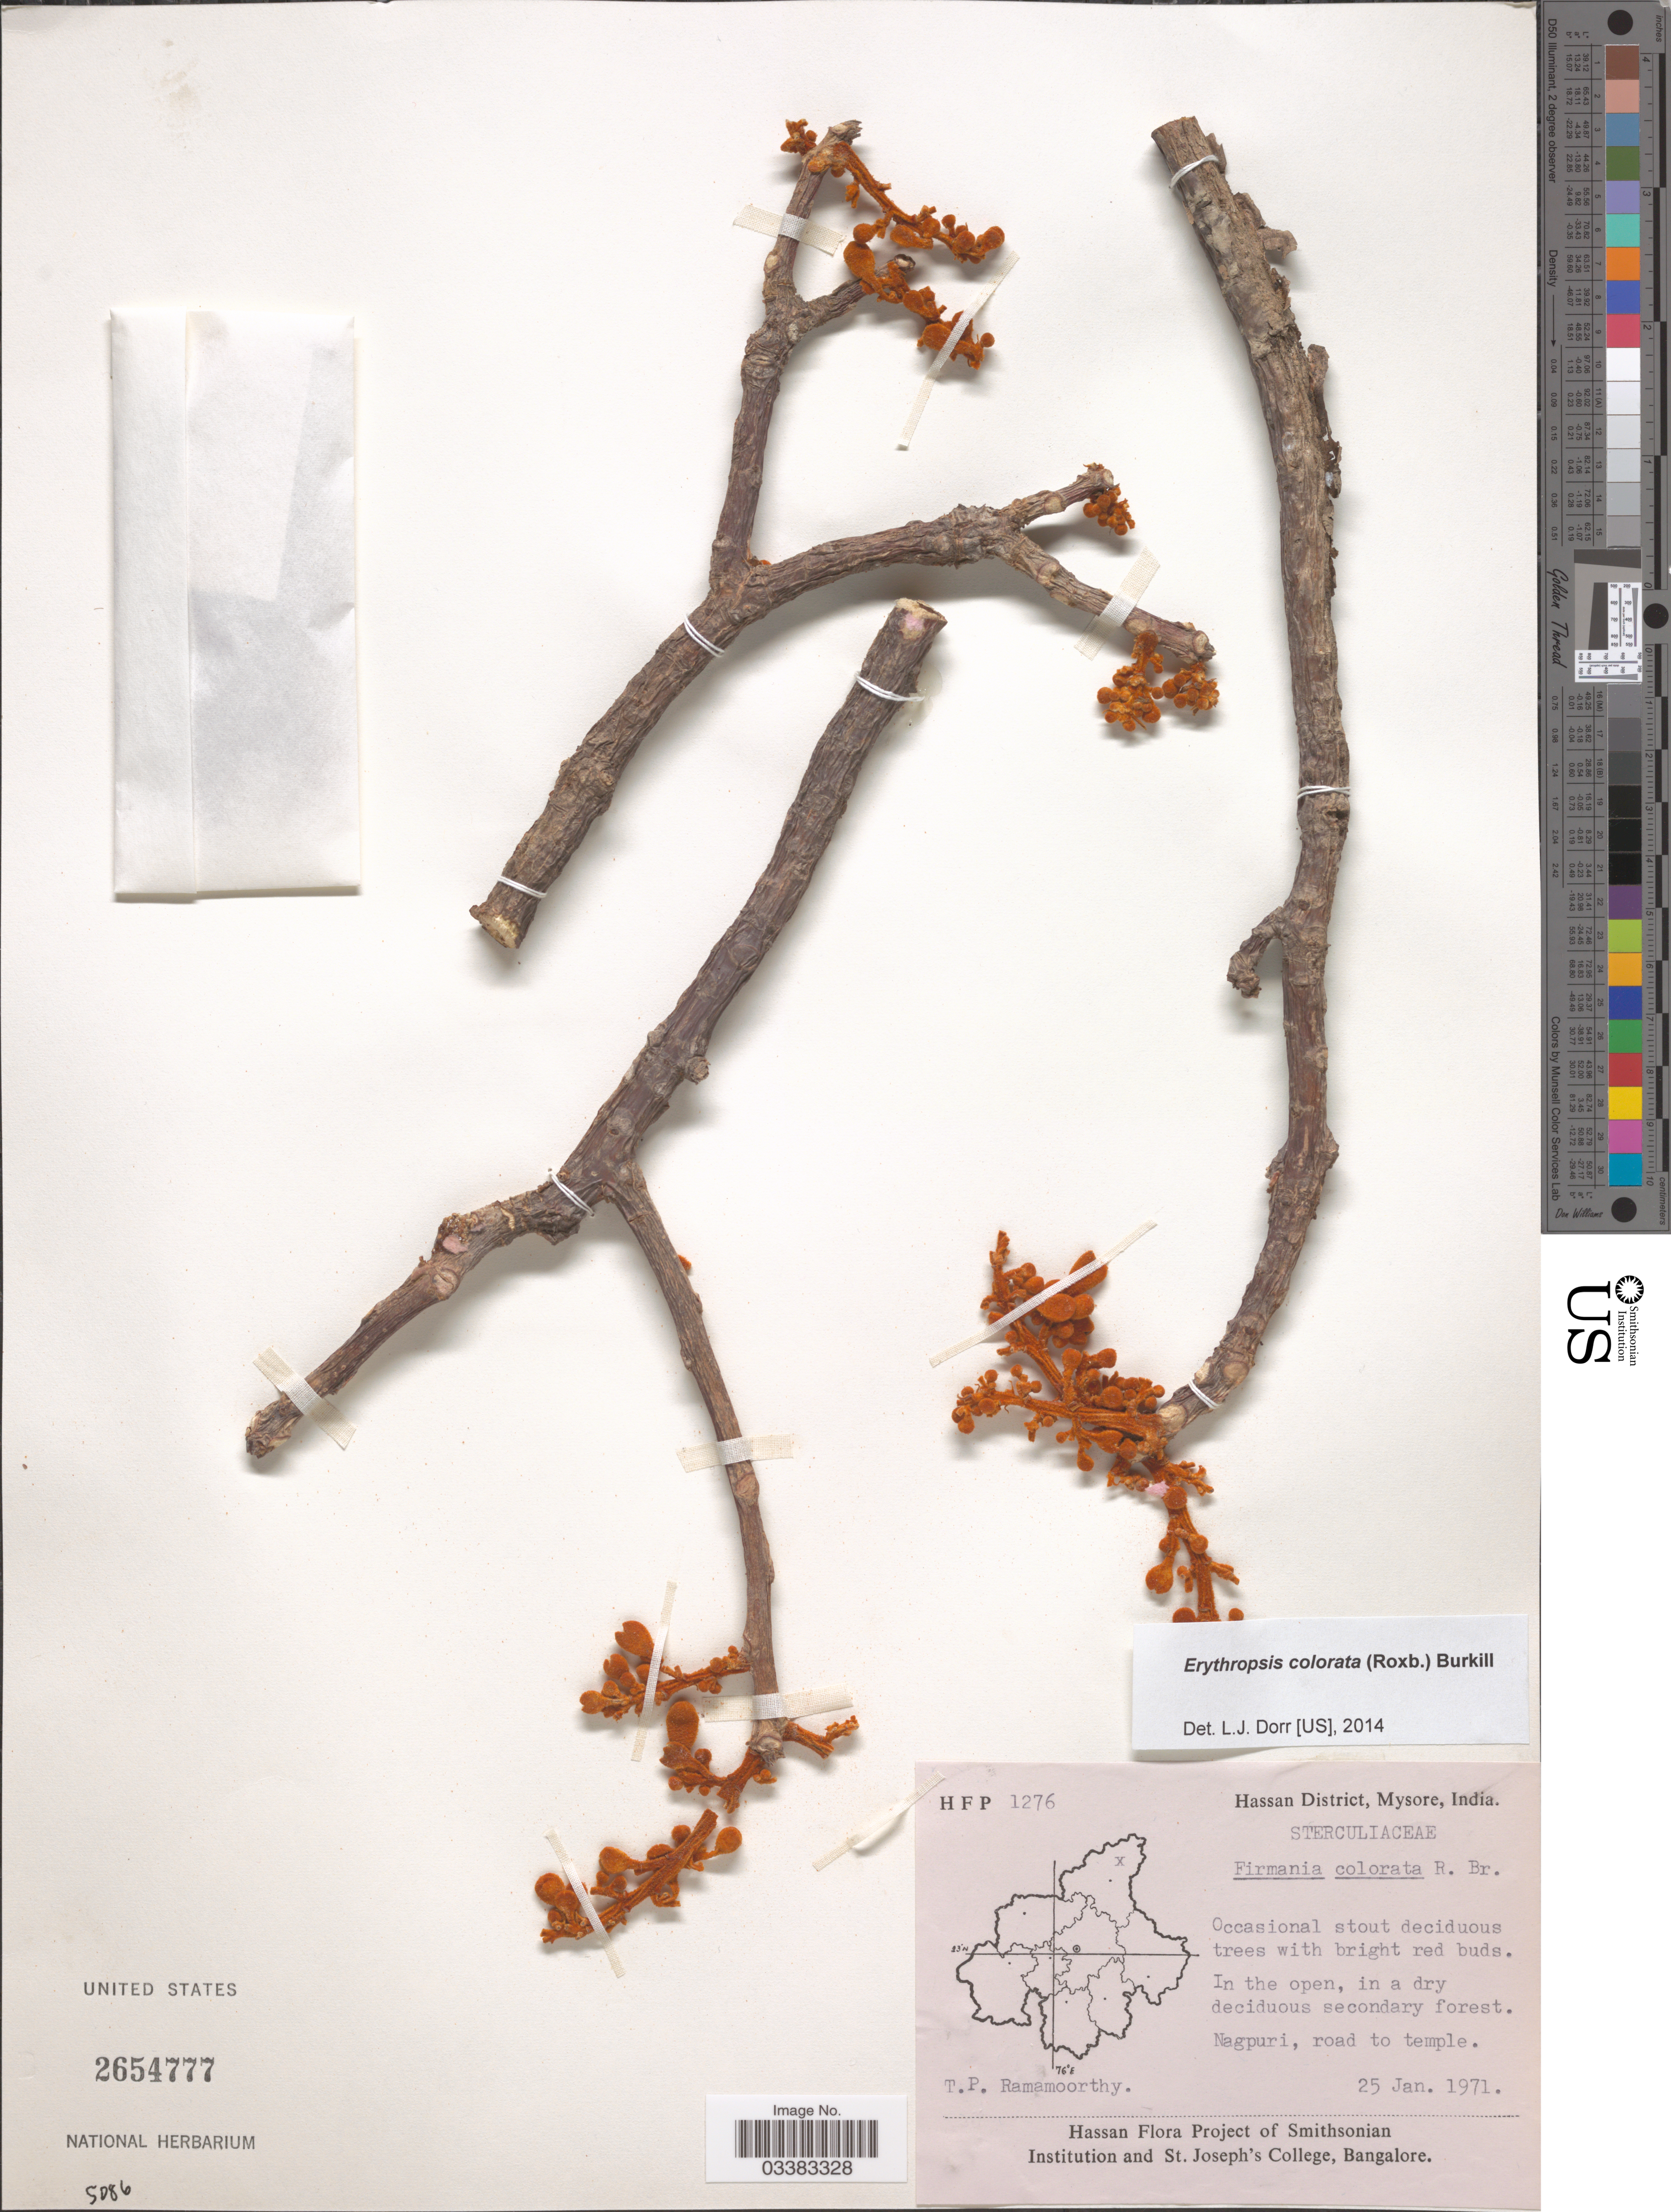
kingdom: Plantae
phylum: Tracheophyta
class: Magnoliopsida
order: Malvales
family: Malvaceae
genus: Erythropsis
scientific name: Erythropsis colorata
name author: (Roxb.) Burkill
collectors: T. P. Ramamoorthy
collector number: HFP 1276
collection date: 1971-01-25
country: India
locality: Hassan District, Mysore. Nagpuri, road to temple.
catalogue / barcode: US 2654777